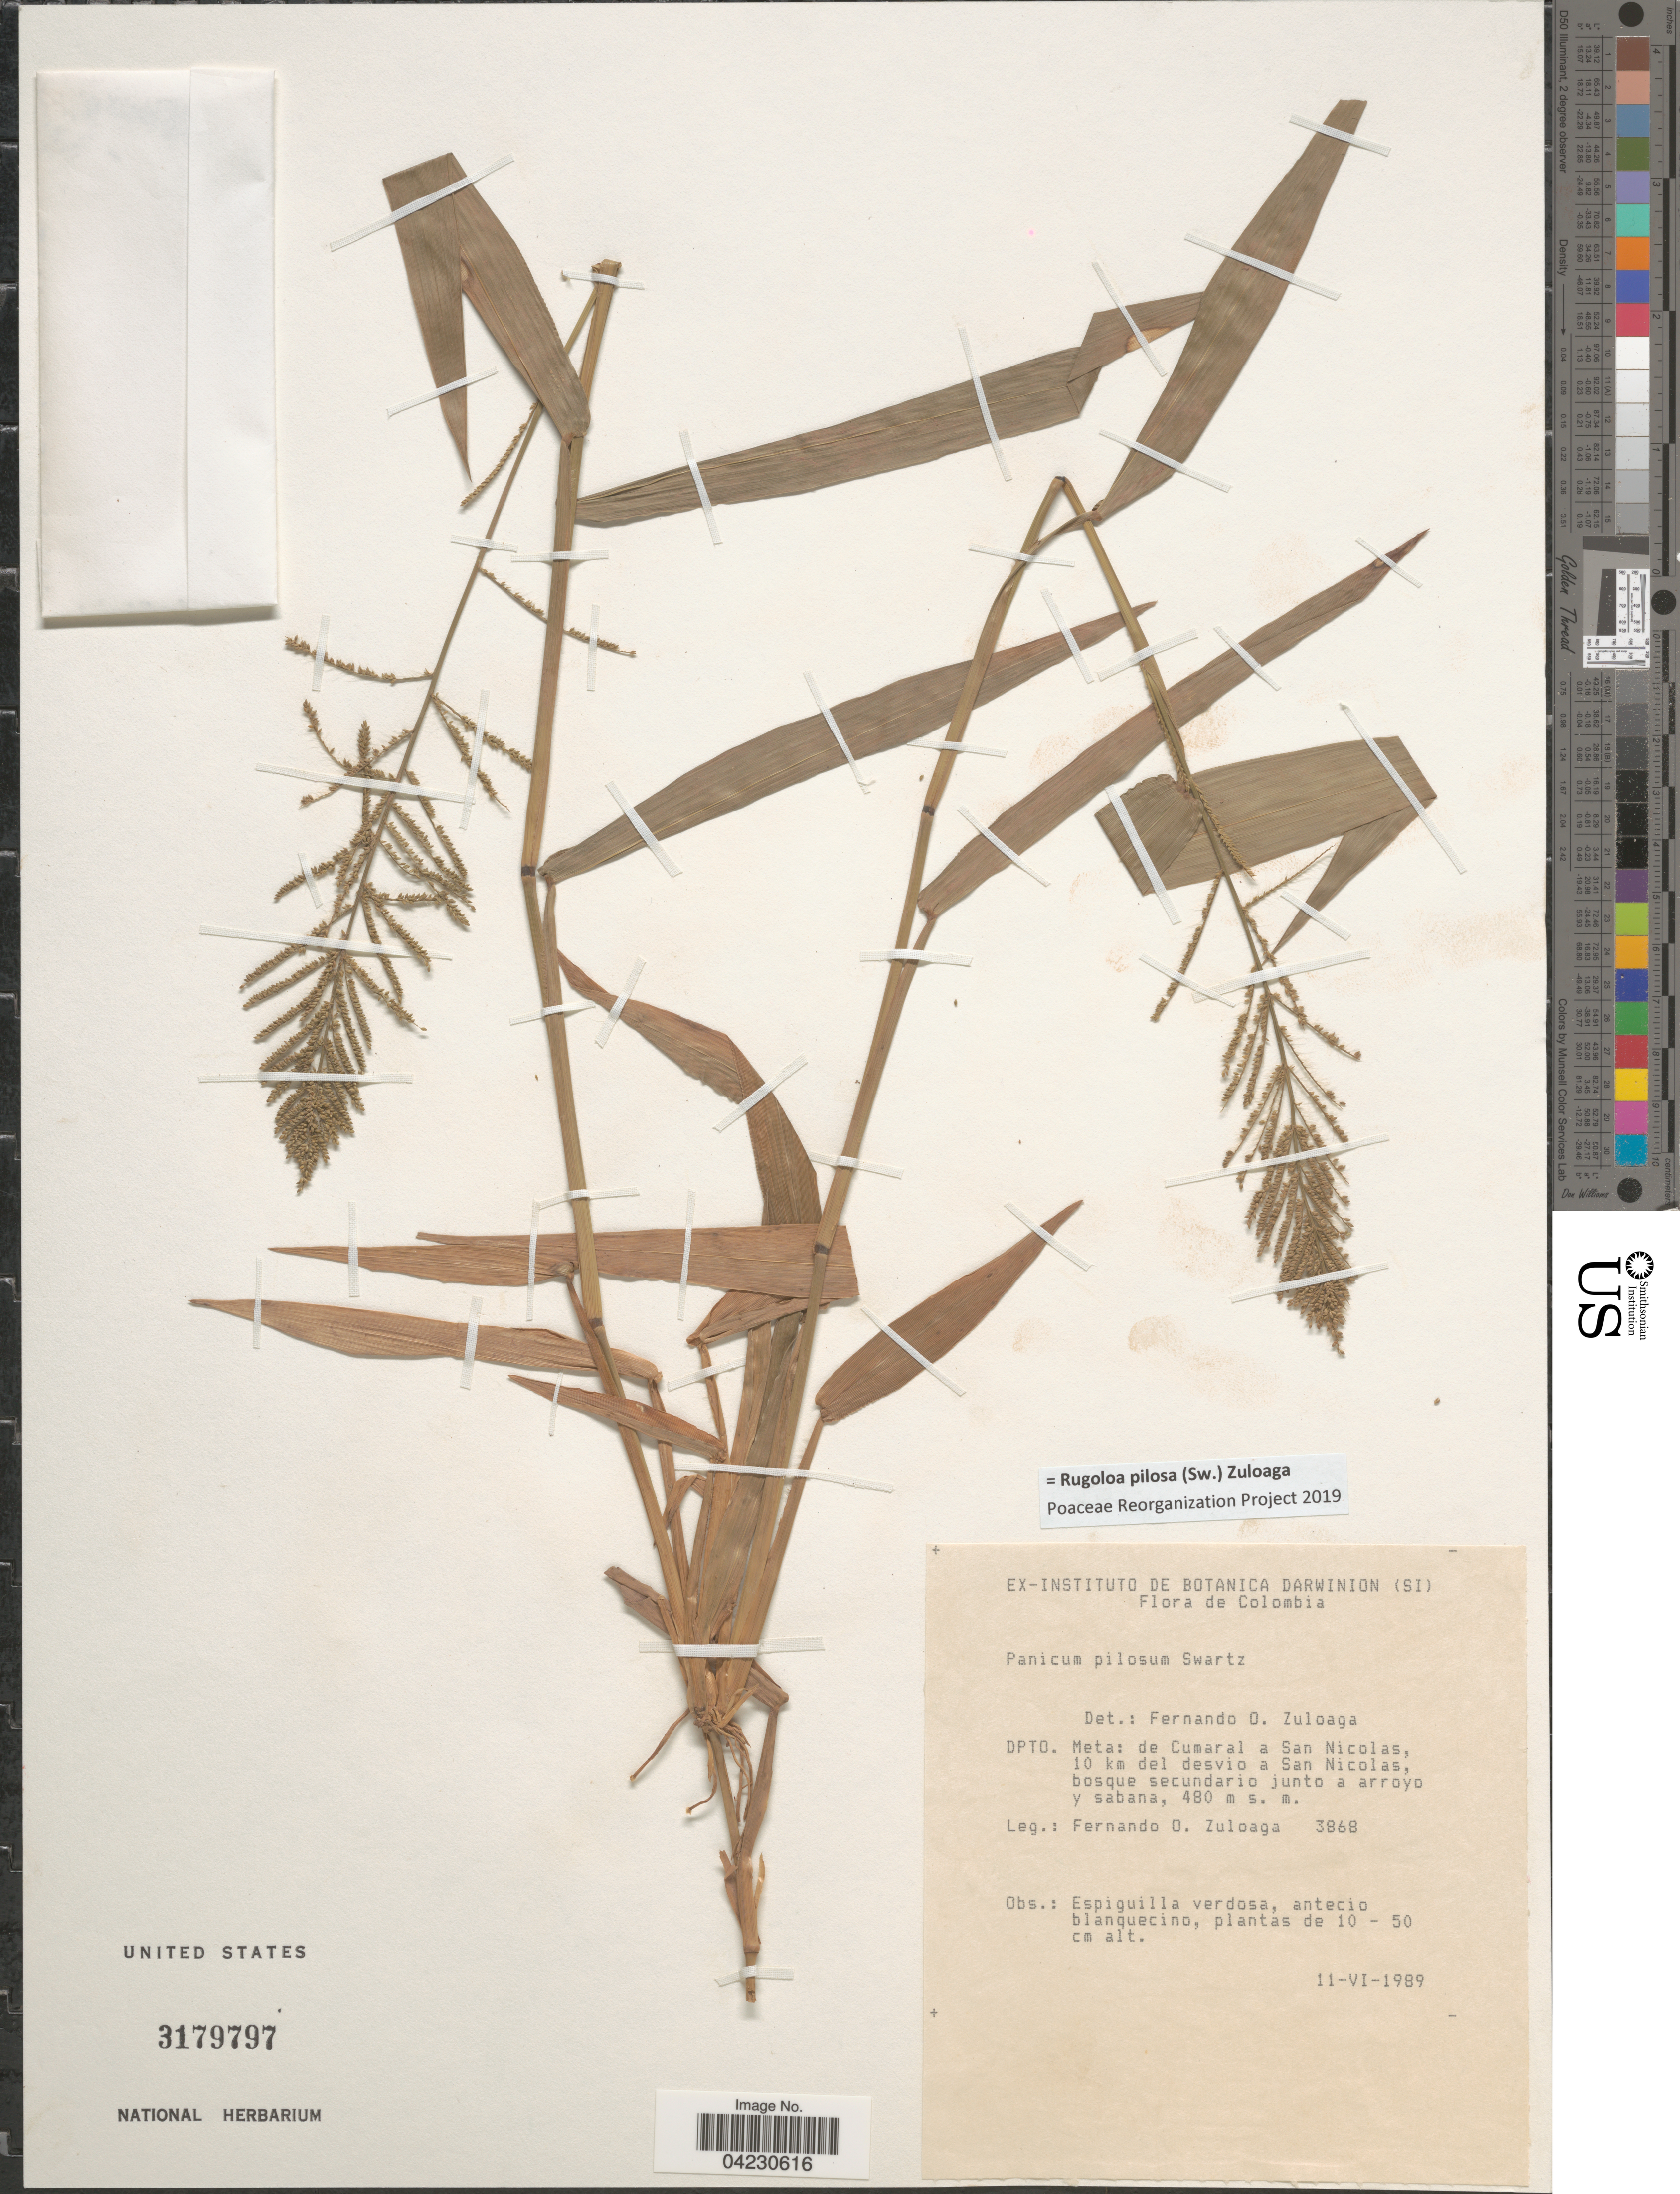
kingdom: Plantae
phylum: Tracheophyta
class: Liliopsida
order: Poales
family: Poaceae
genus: Rugoloa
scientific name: Rugoloa pilosa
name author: (Sw.) Zuloaga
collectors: F. O. Zuloaga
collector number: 3868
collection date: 1989-06-11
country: Colombia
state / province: Meta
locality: Dpto. Meta: de Cumaral a San Nicolas, 10 km del desvio a San Nicolas.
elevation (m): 480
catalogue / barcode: US 3179797